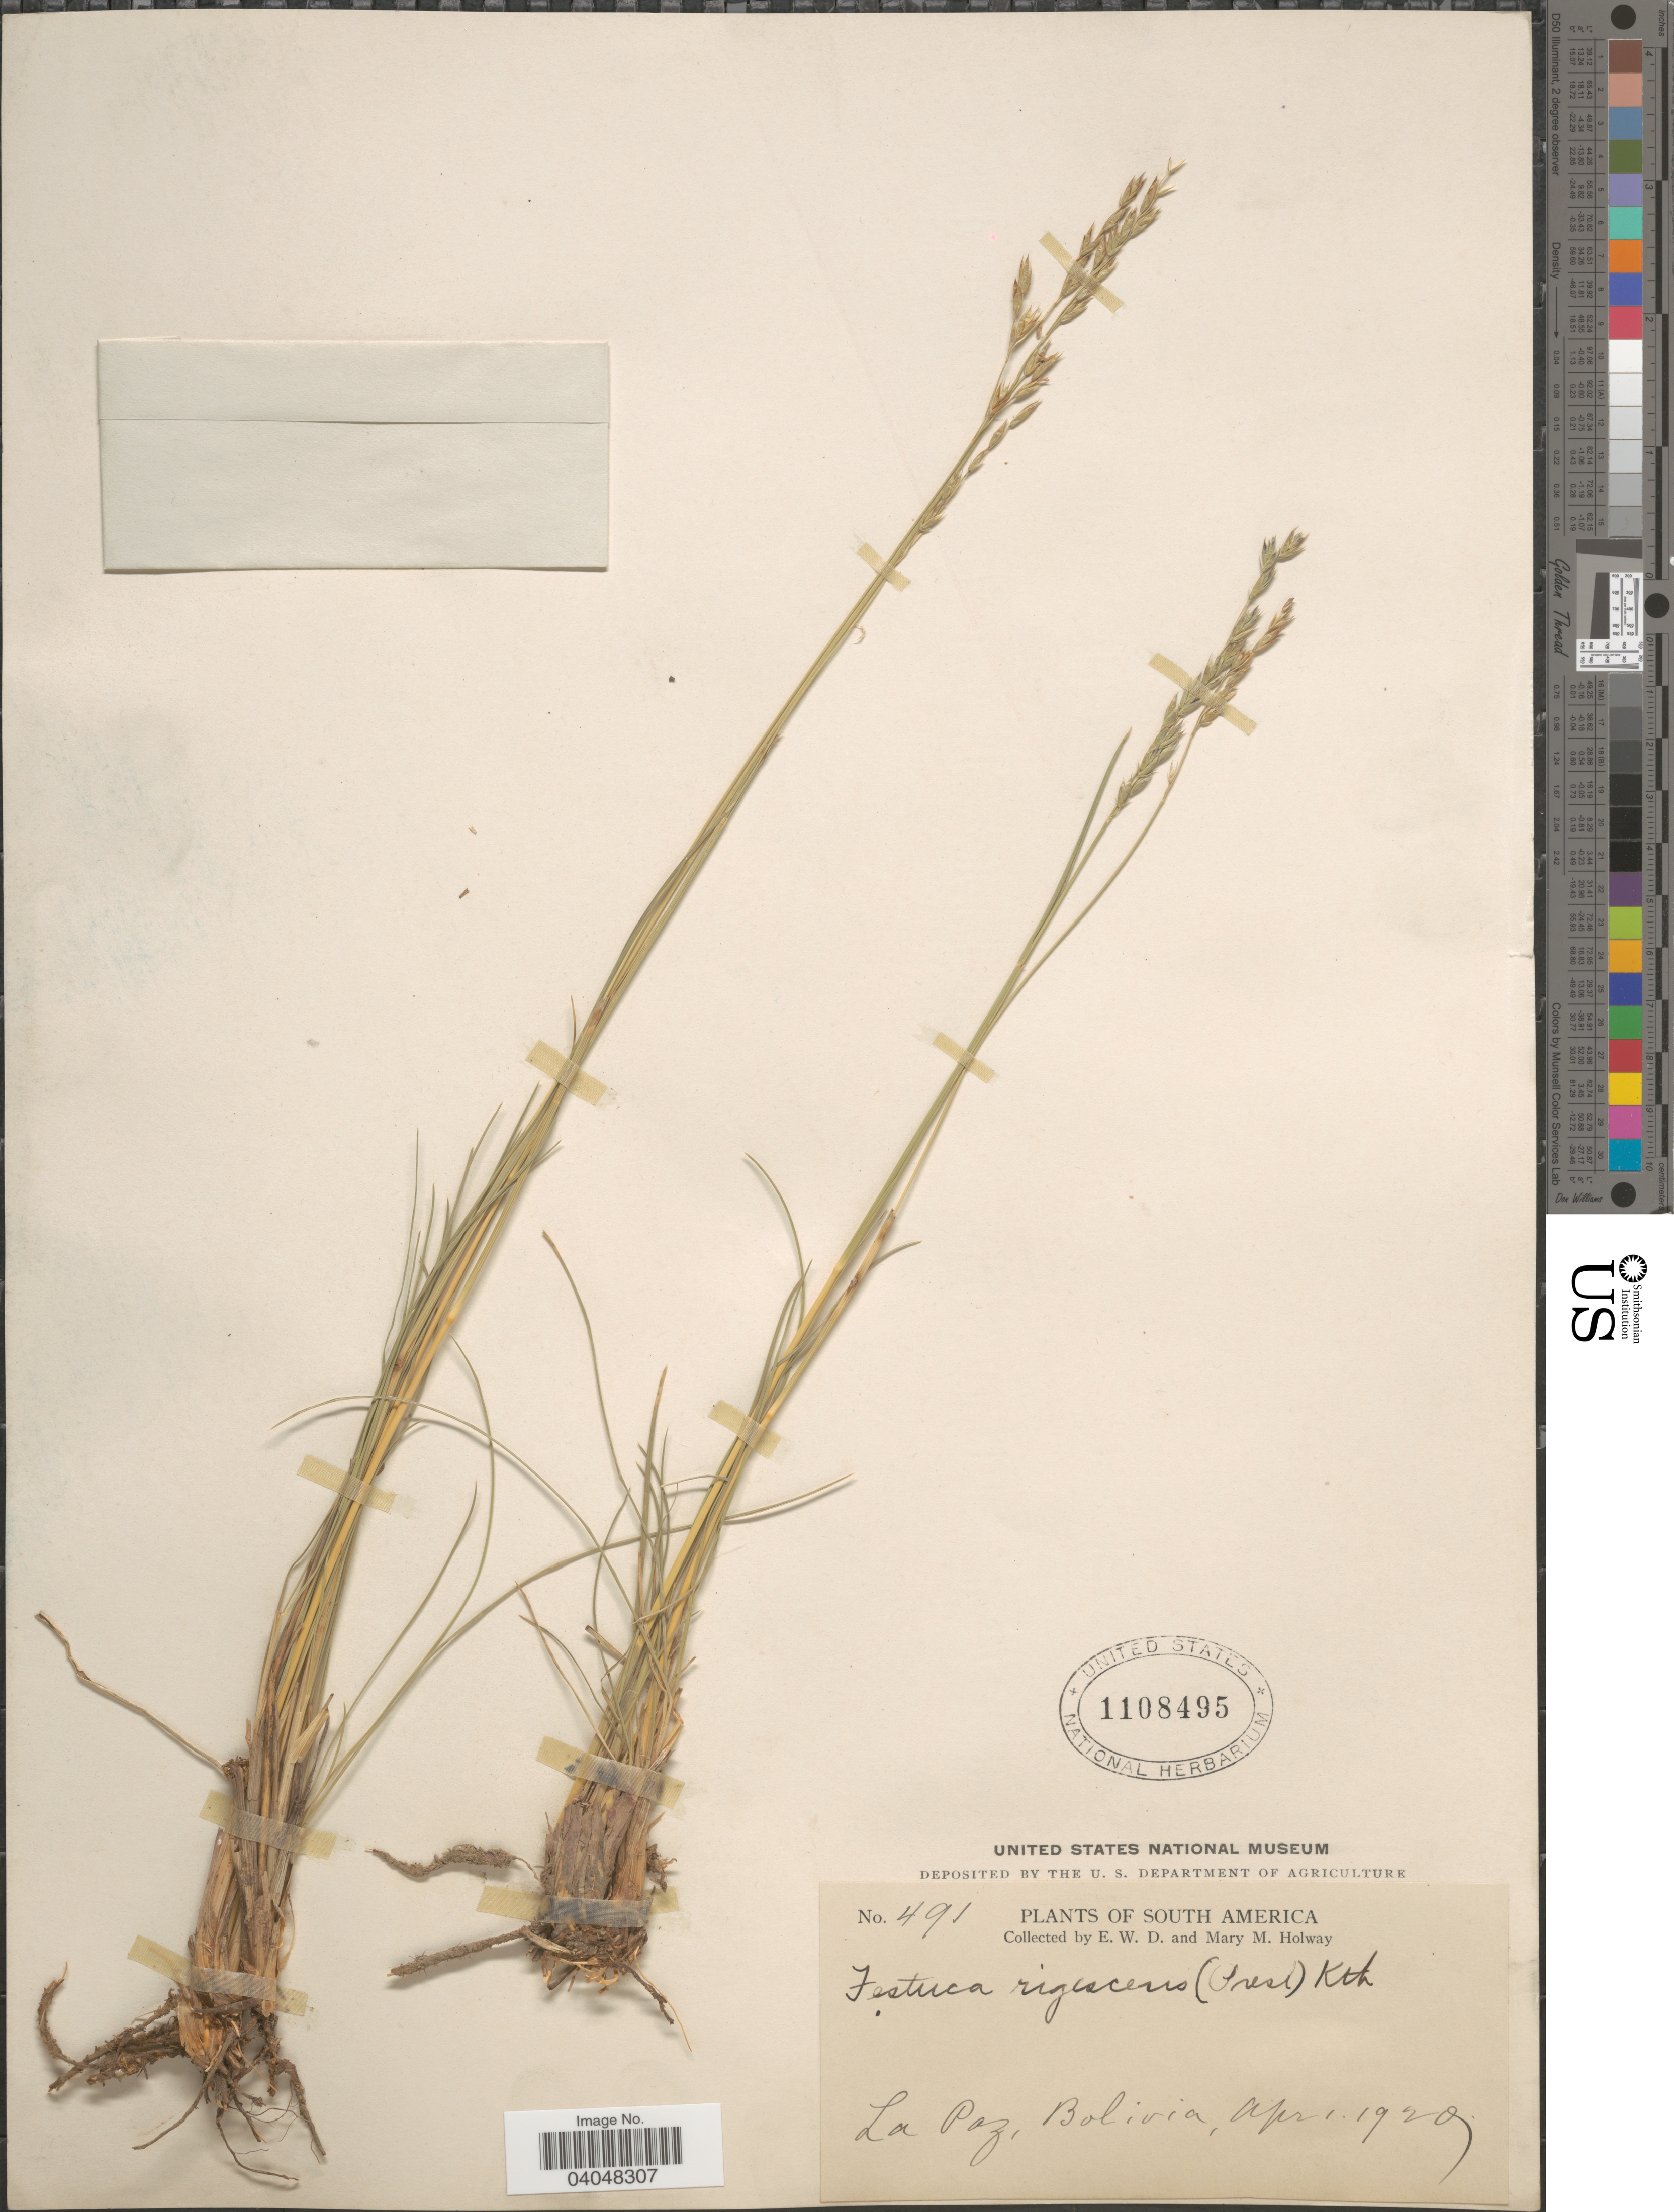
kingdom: Plantae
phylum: Tracheophyta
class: Liliopsida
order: Poales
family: Poaceae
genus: Festuca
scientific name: Festuca rigescens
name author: (J. Presl) Kunth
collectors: E. W. D. Holway & M. M. Holway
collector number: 491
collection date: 1929-04-01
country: Bolivia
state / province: La Paz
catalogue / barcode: US 1108495